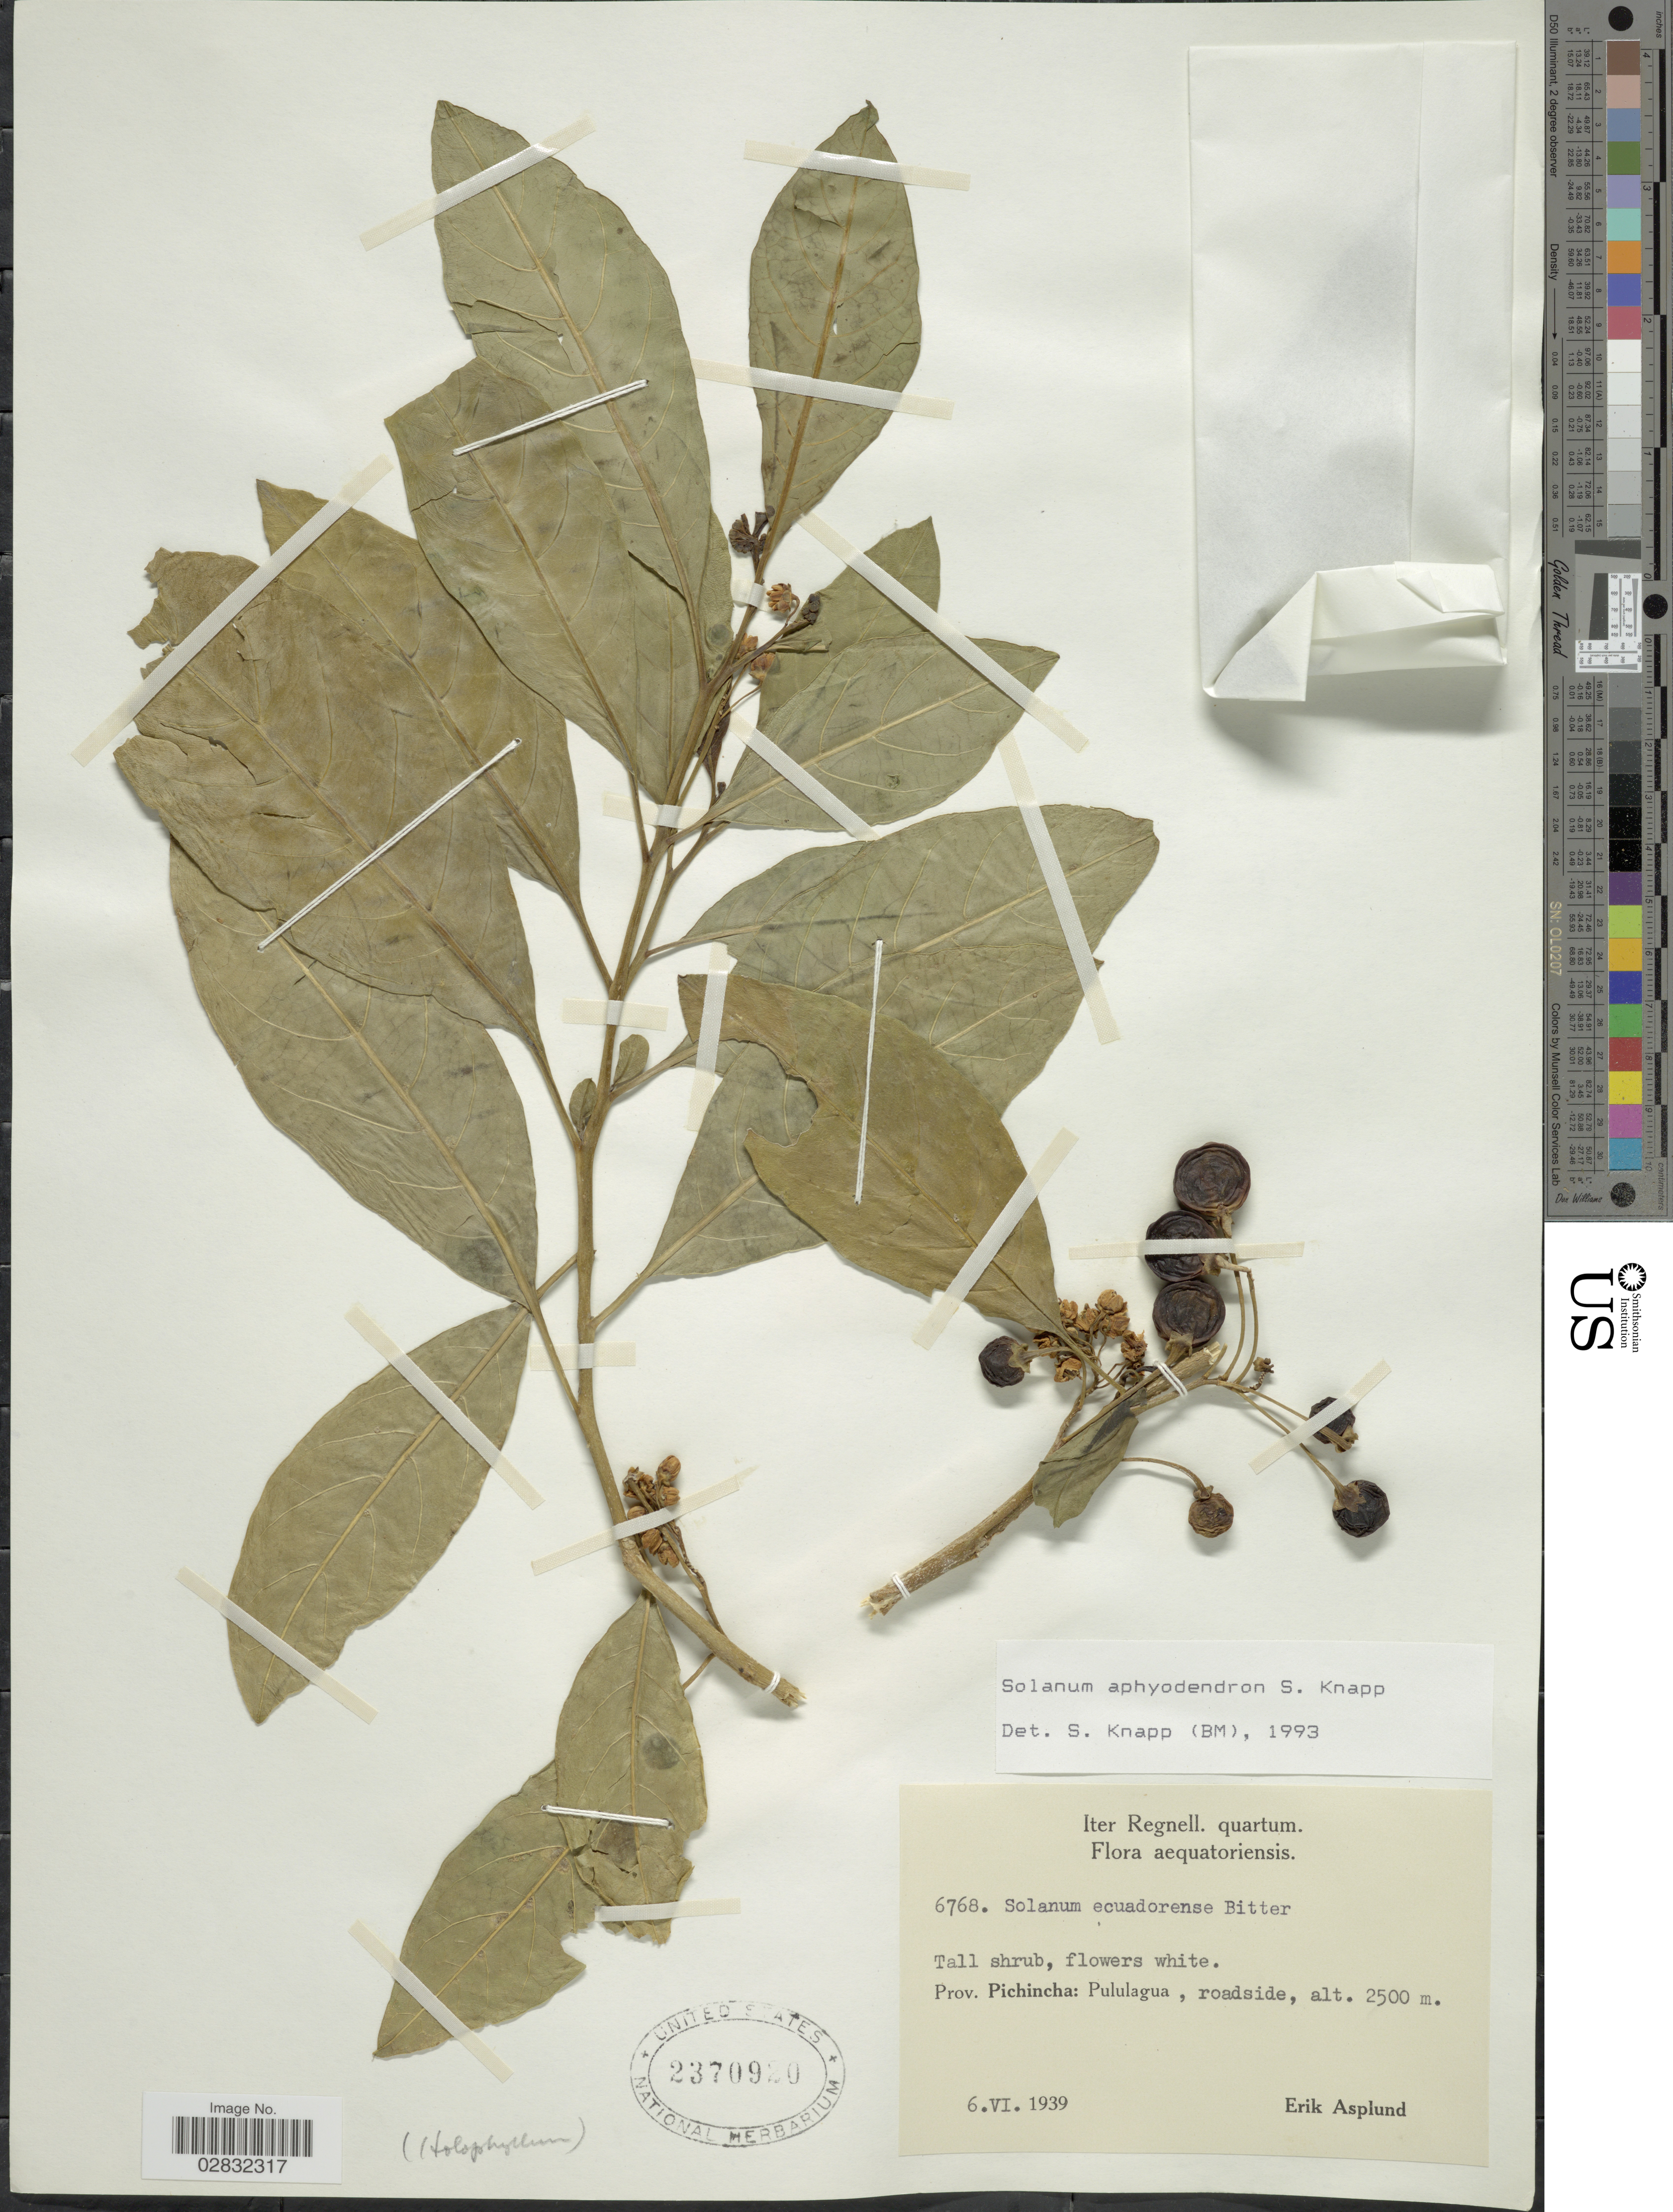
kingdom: Plantae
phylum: Tracheophyta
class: Magnoliopsida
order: Solanales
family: Solanaceae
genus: Solanum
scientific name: Solanum aphyodendron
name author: S. Knapp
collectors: E. Asplund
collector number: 6768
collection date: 1939-06-06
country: Ecuador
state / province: Pichincha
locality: Prov. Pichincha: Pululagua, roadside.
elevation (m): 2500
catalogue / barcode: US 2370920